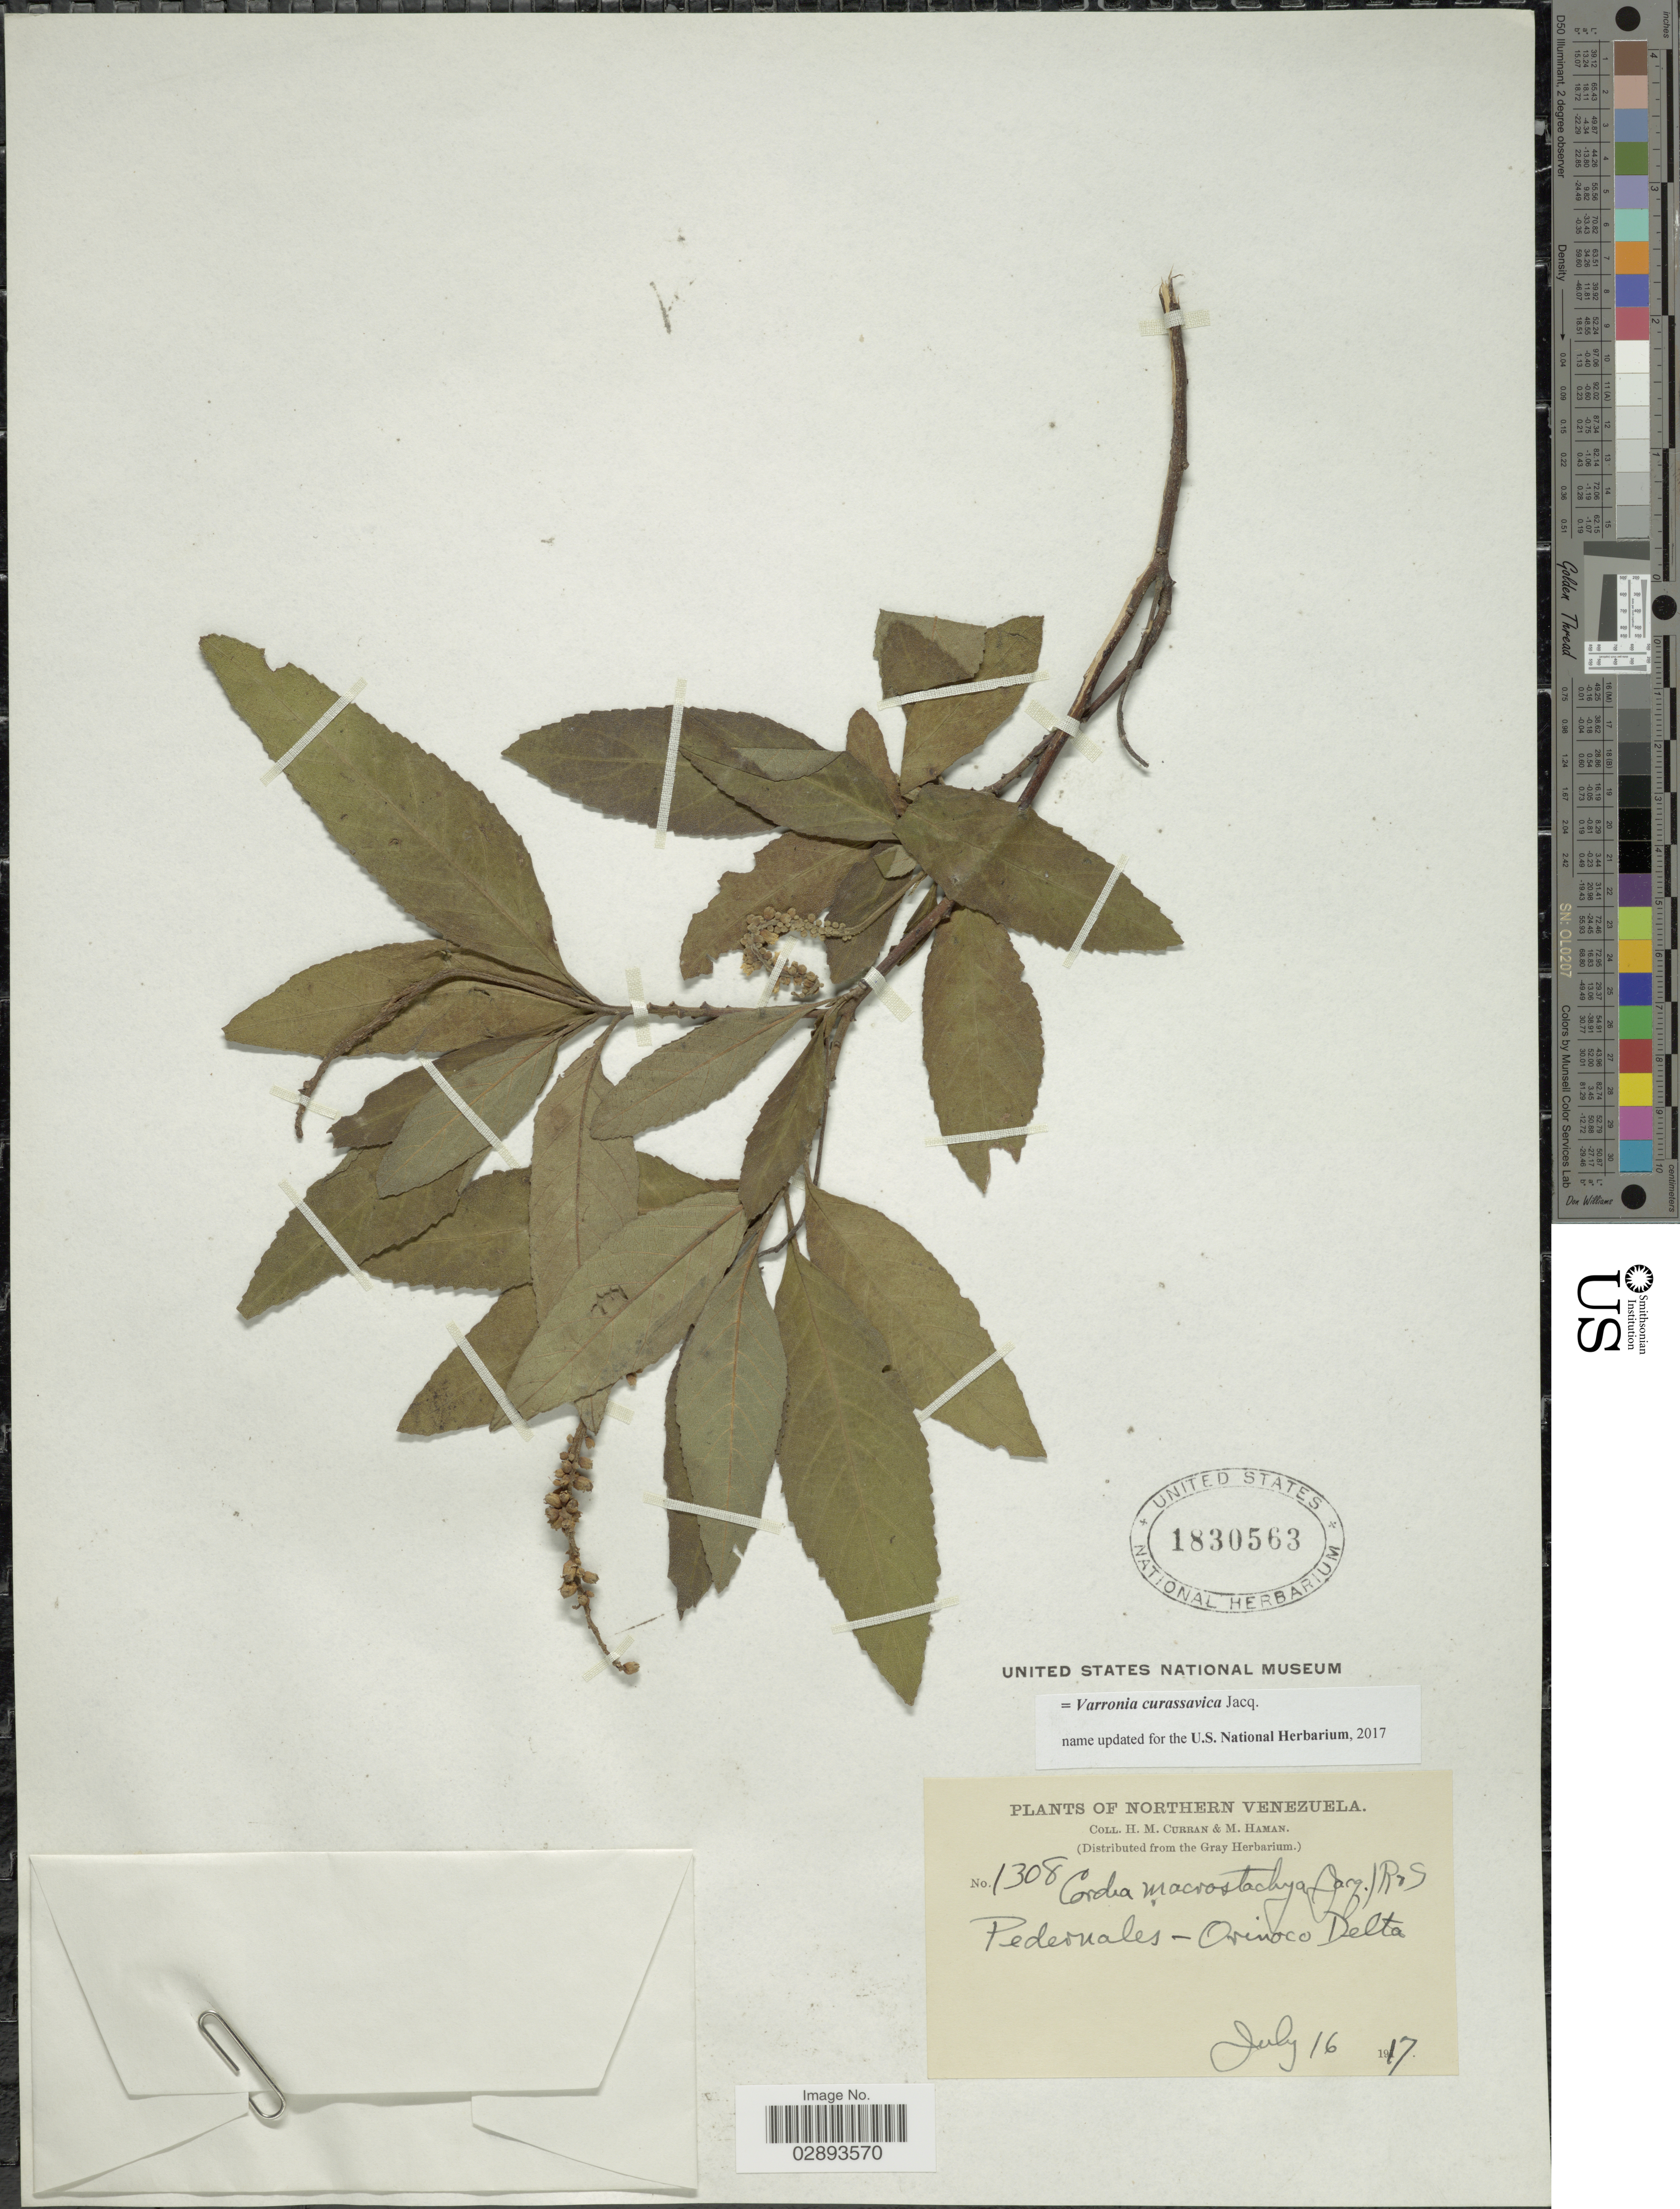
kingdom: Plantae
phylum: Tracheophyta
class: Magnoliopsida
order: Boraginales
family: Cordiaceae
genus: Varronia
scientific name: Varronia curassavica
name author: Jacq.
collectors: H. M. Curran & M. Haman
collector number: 1308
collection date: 1917-07-16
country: Venezuela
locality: Northern Venezuela, Pedernales - Orinoco Delta.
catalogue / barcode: US 1830563